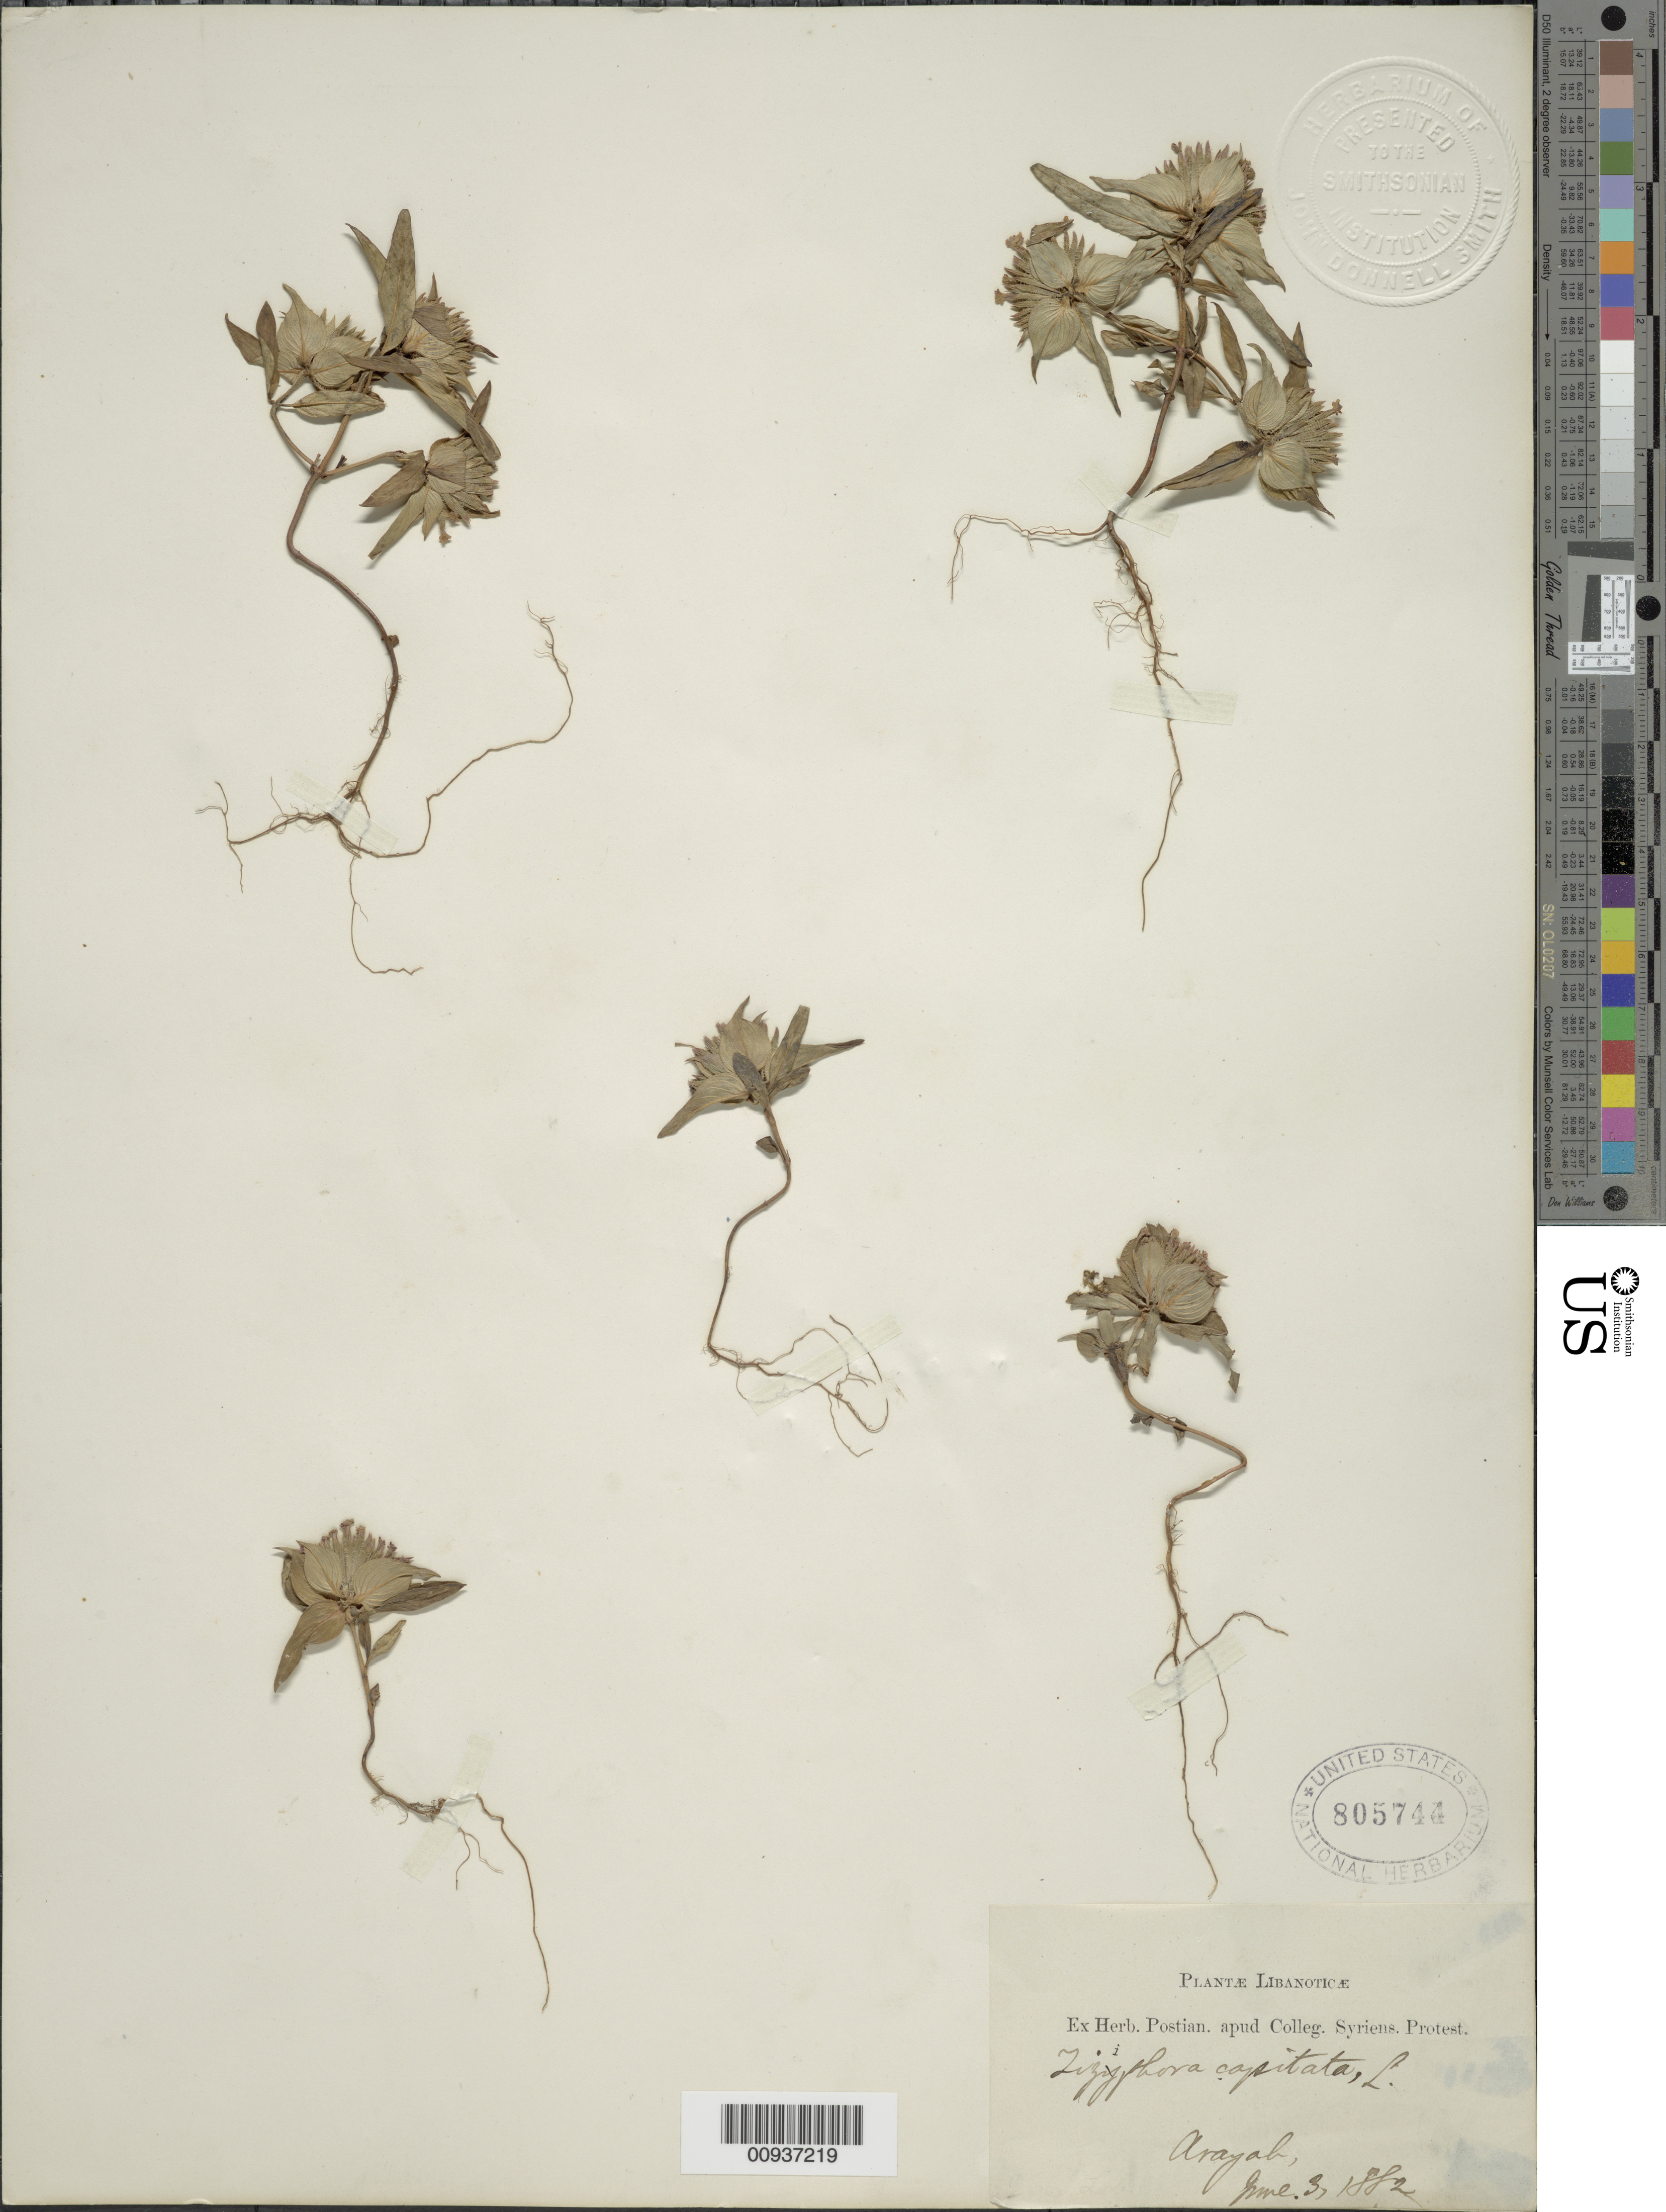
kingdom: Plantae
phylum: Tracheophyta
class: Magnoliopsida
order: Lamiales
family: Lamiaceae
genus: Ziziphora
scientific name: Ziziphora capitata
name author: L.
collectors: -. Postian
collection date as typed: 03 Jun 1882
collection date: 1882-06-03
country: Lebanon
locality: Arayab.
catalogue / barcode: US 805744